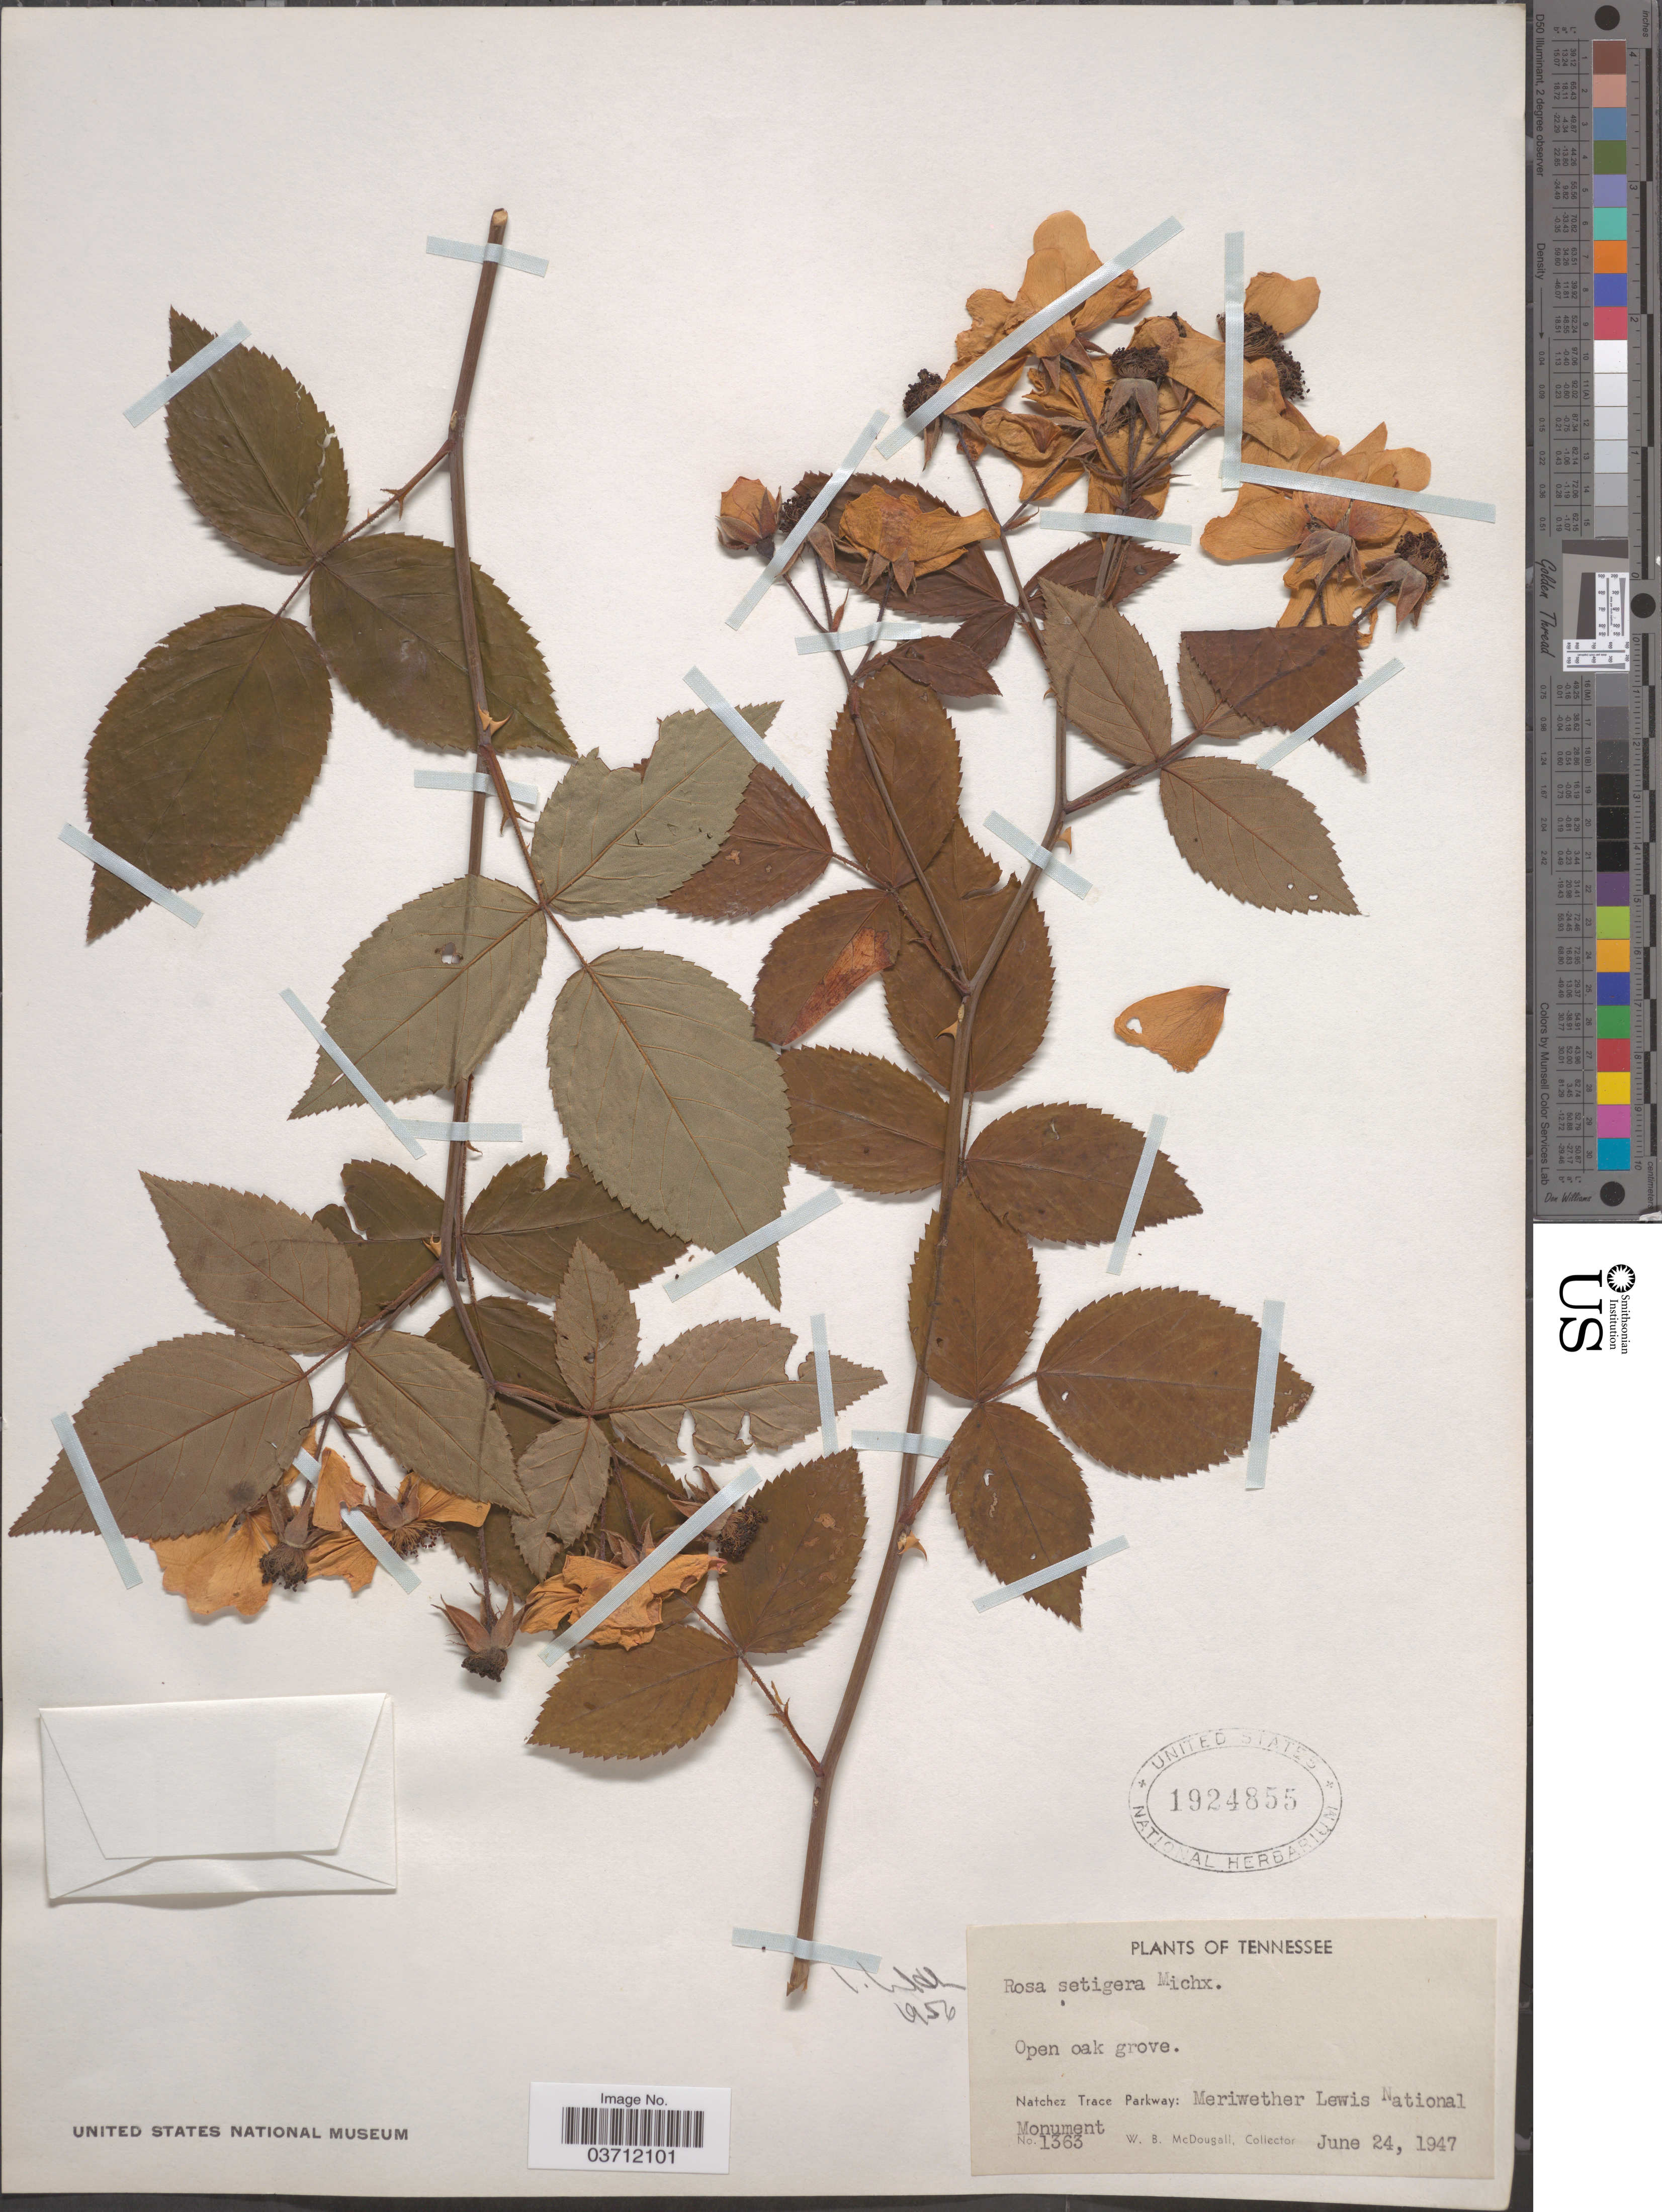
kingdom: Plantae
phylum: Tracheophyta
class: Magnoliopsida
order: Rosales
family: Rosaceae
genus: Rosa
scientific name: Rosa setigera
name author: Michx.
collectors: W. B. McDougall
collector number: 1363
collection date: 1947-06-24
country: United States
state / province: Tennessee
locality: Natchez Trace Parkway: Meriwether Lewis National Monument.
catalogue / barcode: US 1924855